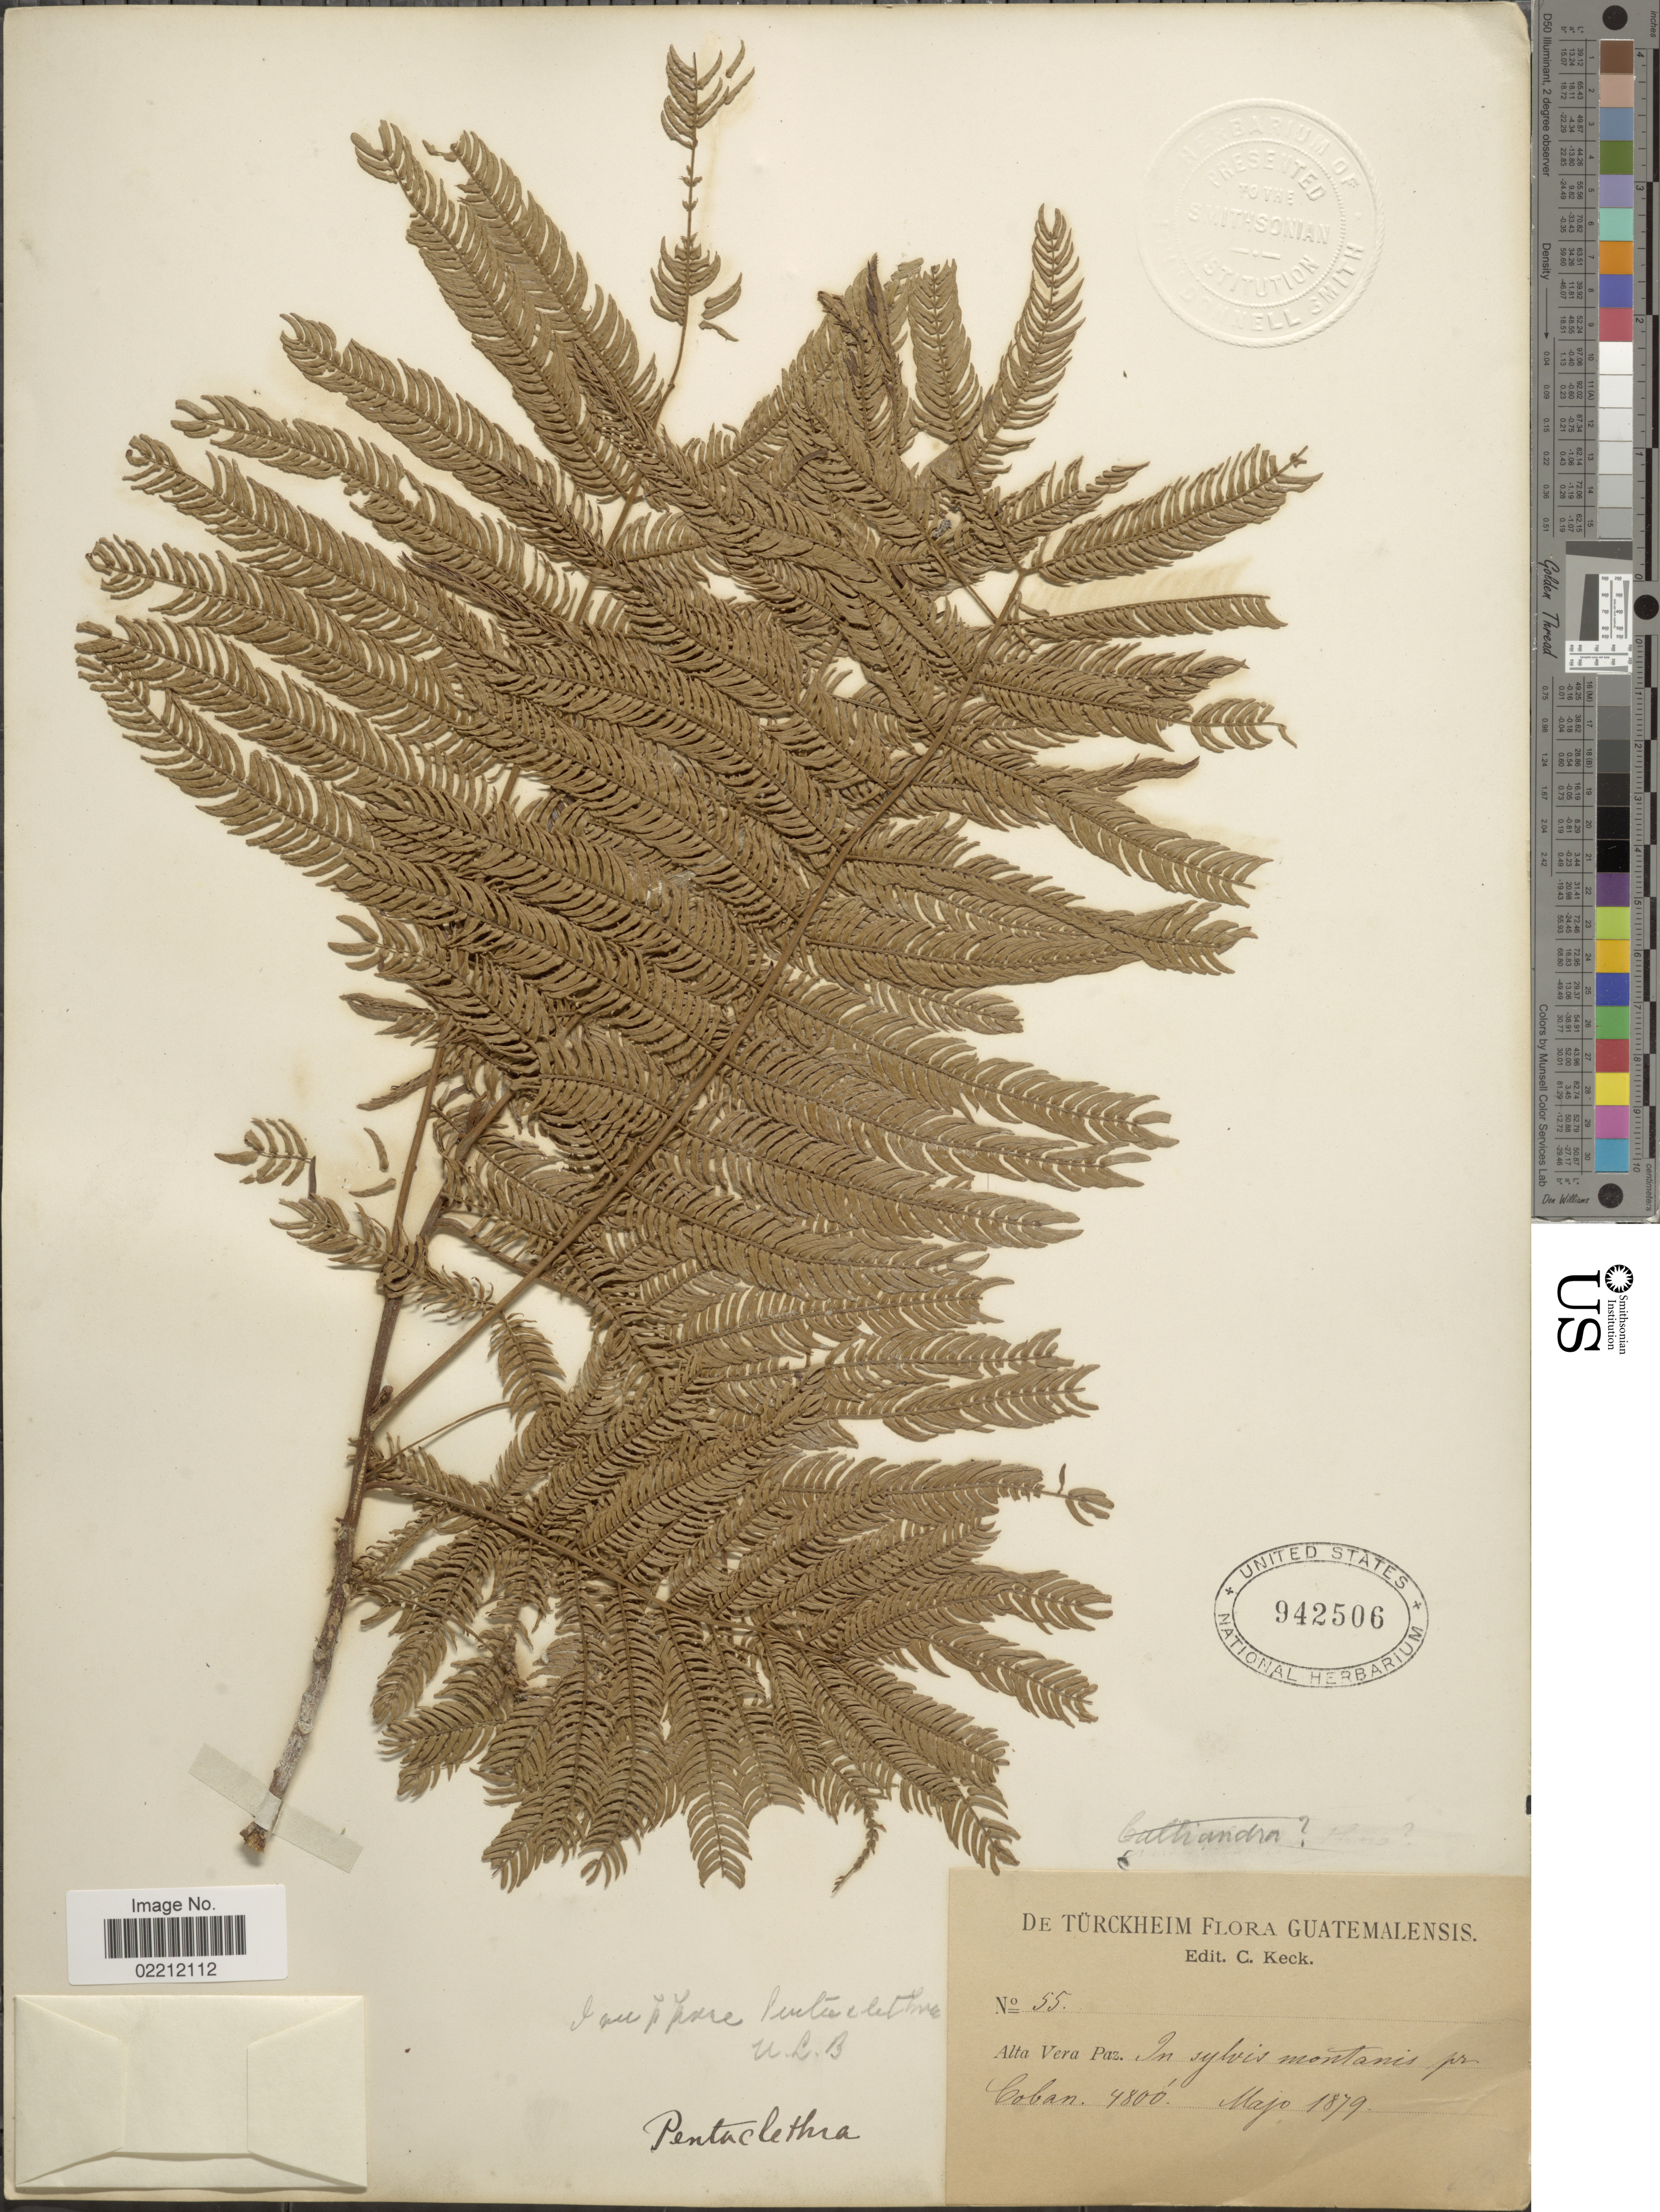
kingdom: Plantae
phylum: Tracheophyta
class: Magnoliopsida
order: Fabales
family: Fabaceae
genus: Pentaclethra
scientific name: Pentaclethra macroloba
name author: (Willd.) Kuntze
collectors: -. De Türckheim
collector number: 55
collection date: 1879-05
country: Guatemala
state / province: Alta Verapaz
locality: Alta Vera Paz. In sylvis montanis pr. Coban.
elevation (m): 1494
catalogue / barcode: US 942506